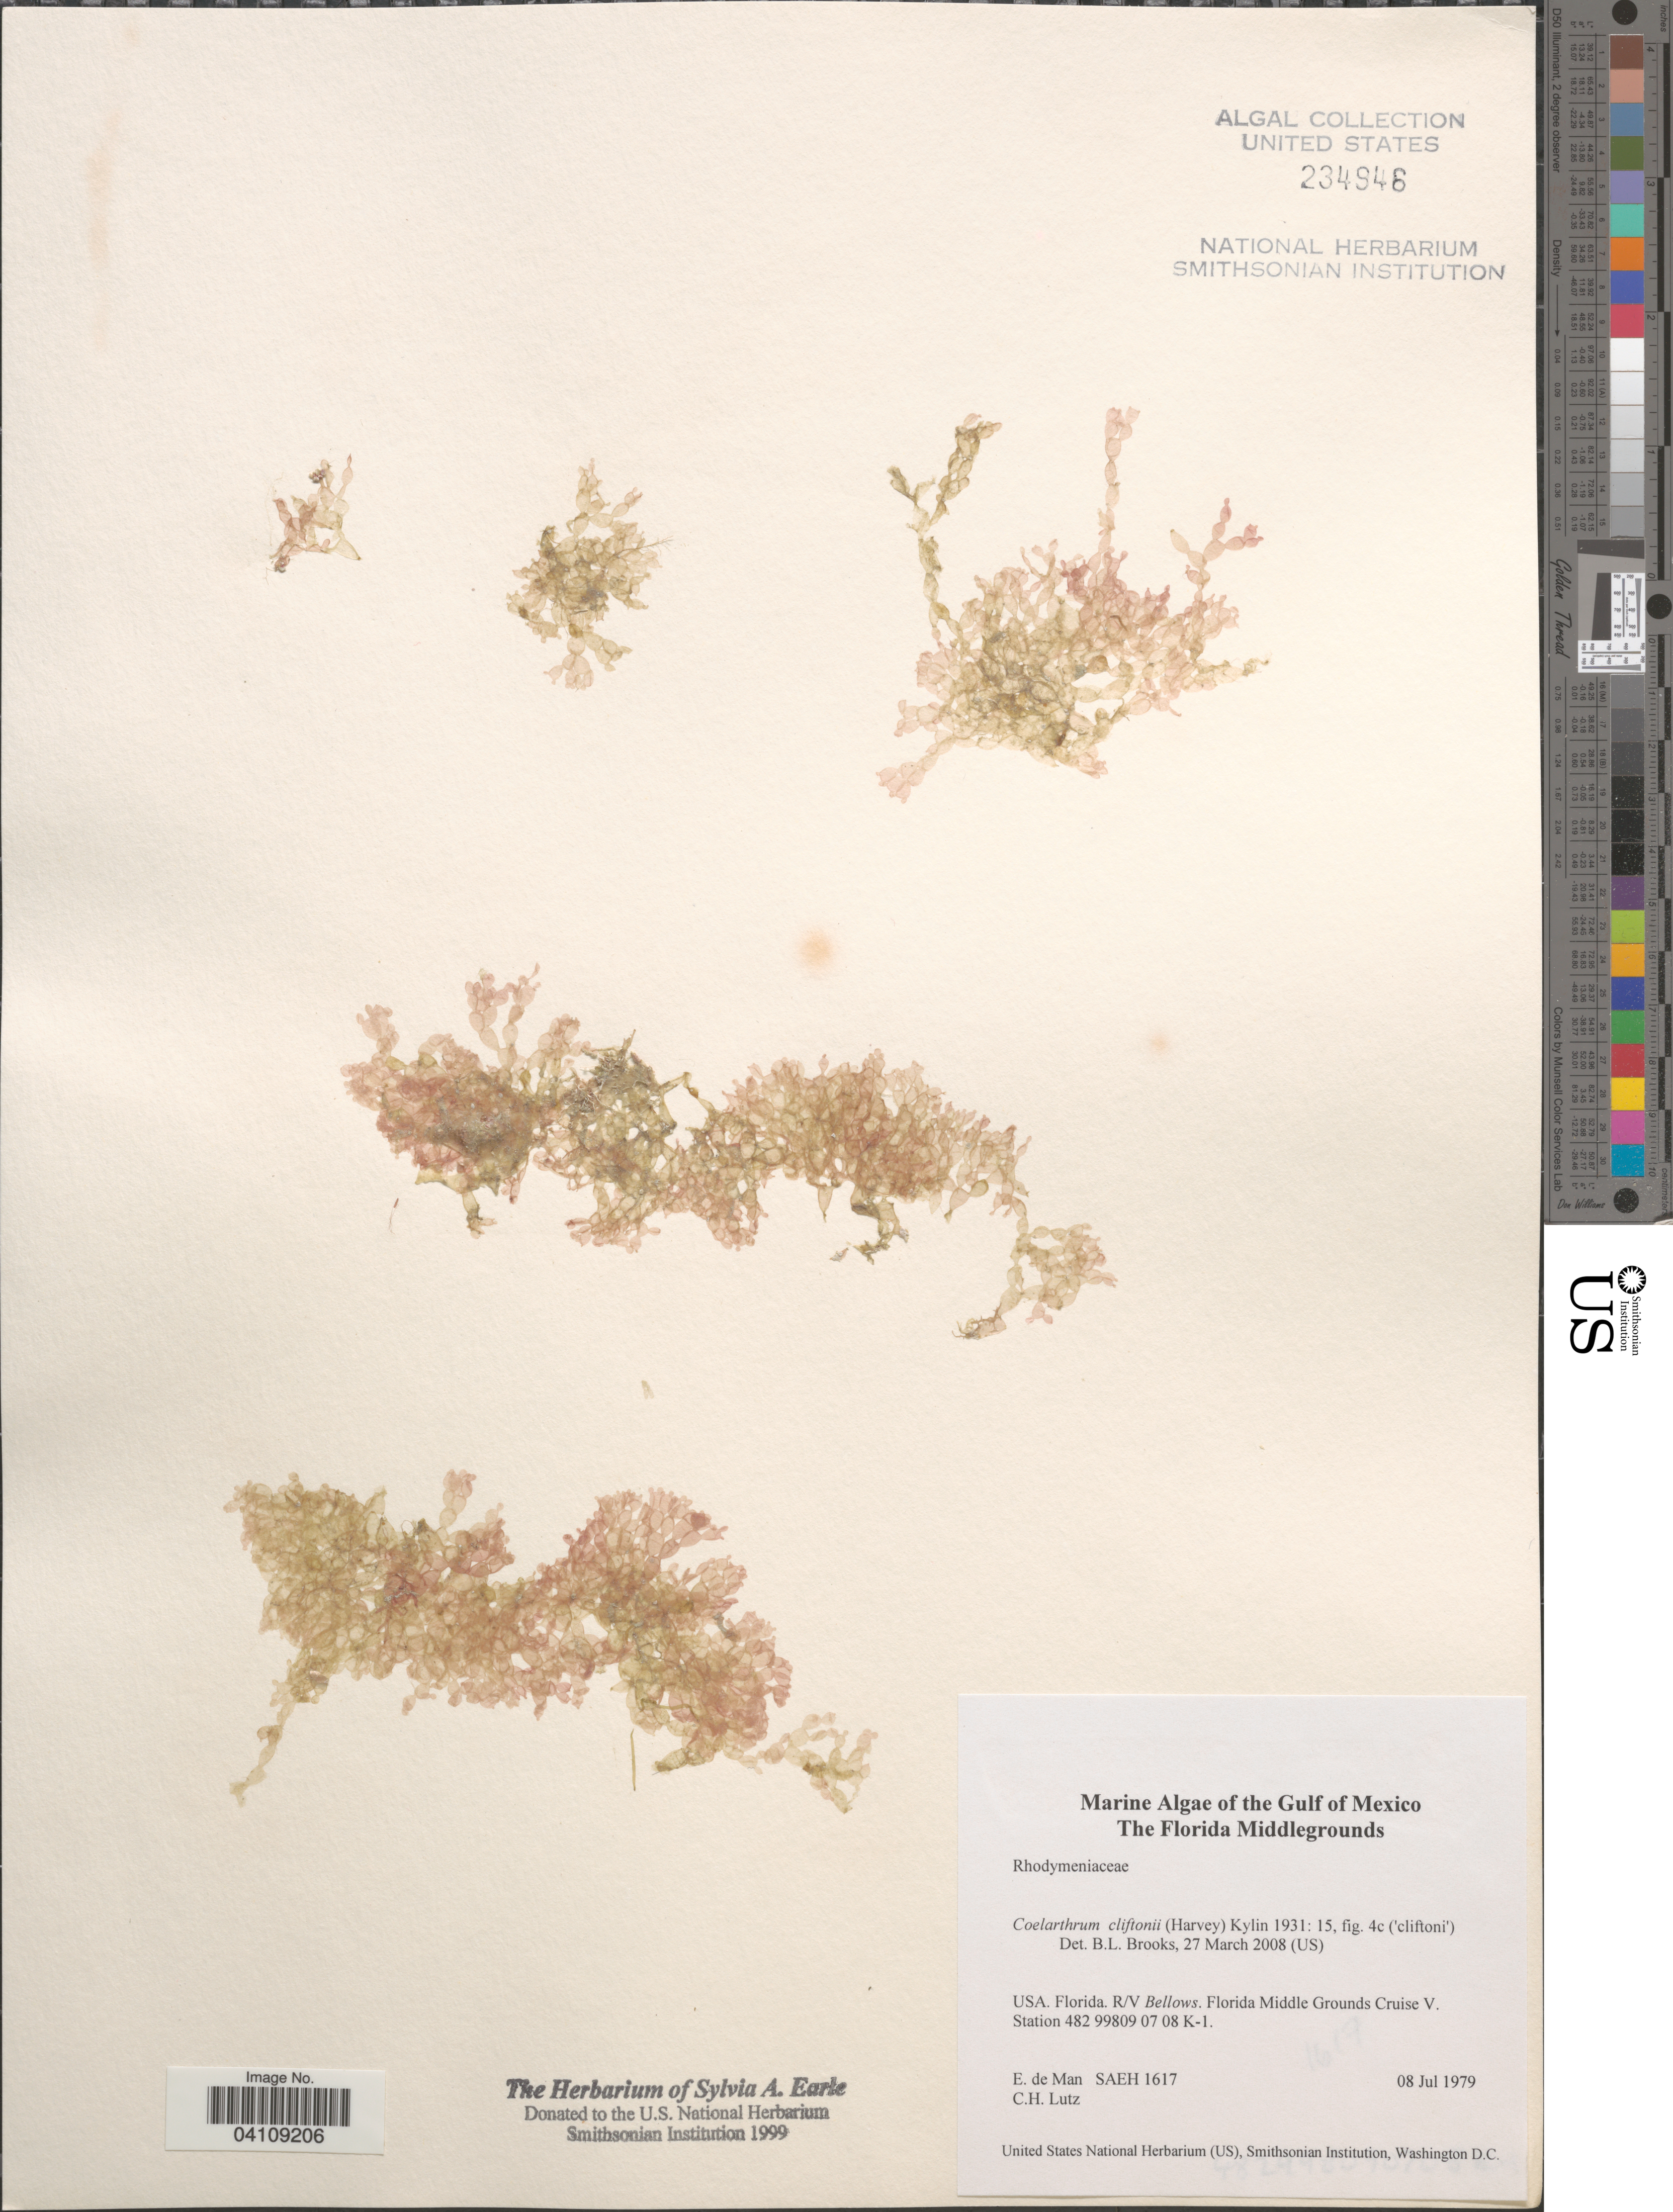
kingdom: Plantae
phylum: Rhodophyta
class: Florideophyceae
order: Rhodymeniales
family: Rhodymeniaceae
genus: Coelarthrum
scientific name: Coelarthrum cliftonii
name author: (Harv.) Kylin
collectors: E. de Man & C. Lutz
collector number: SAEH 1617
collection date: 1979-07-08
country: United States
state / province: Florida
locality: Gulf of Mexico. The Florida Middlegrounds. Florida. R/V Bellows. Florida Middle Grounds Cruise V. Station 482 99809 07 08 K-1.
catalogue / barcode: US 234946